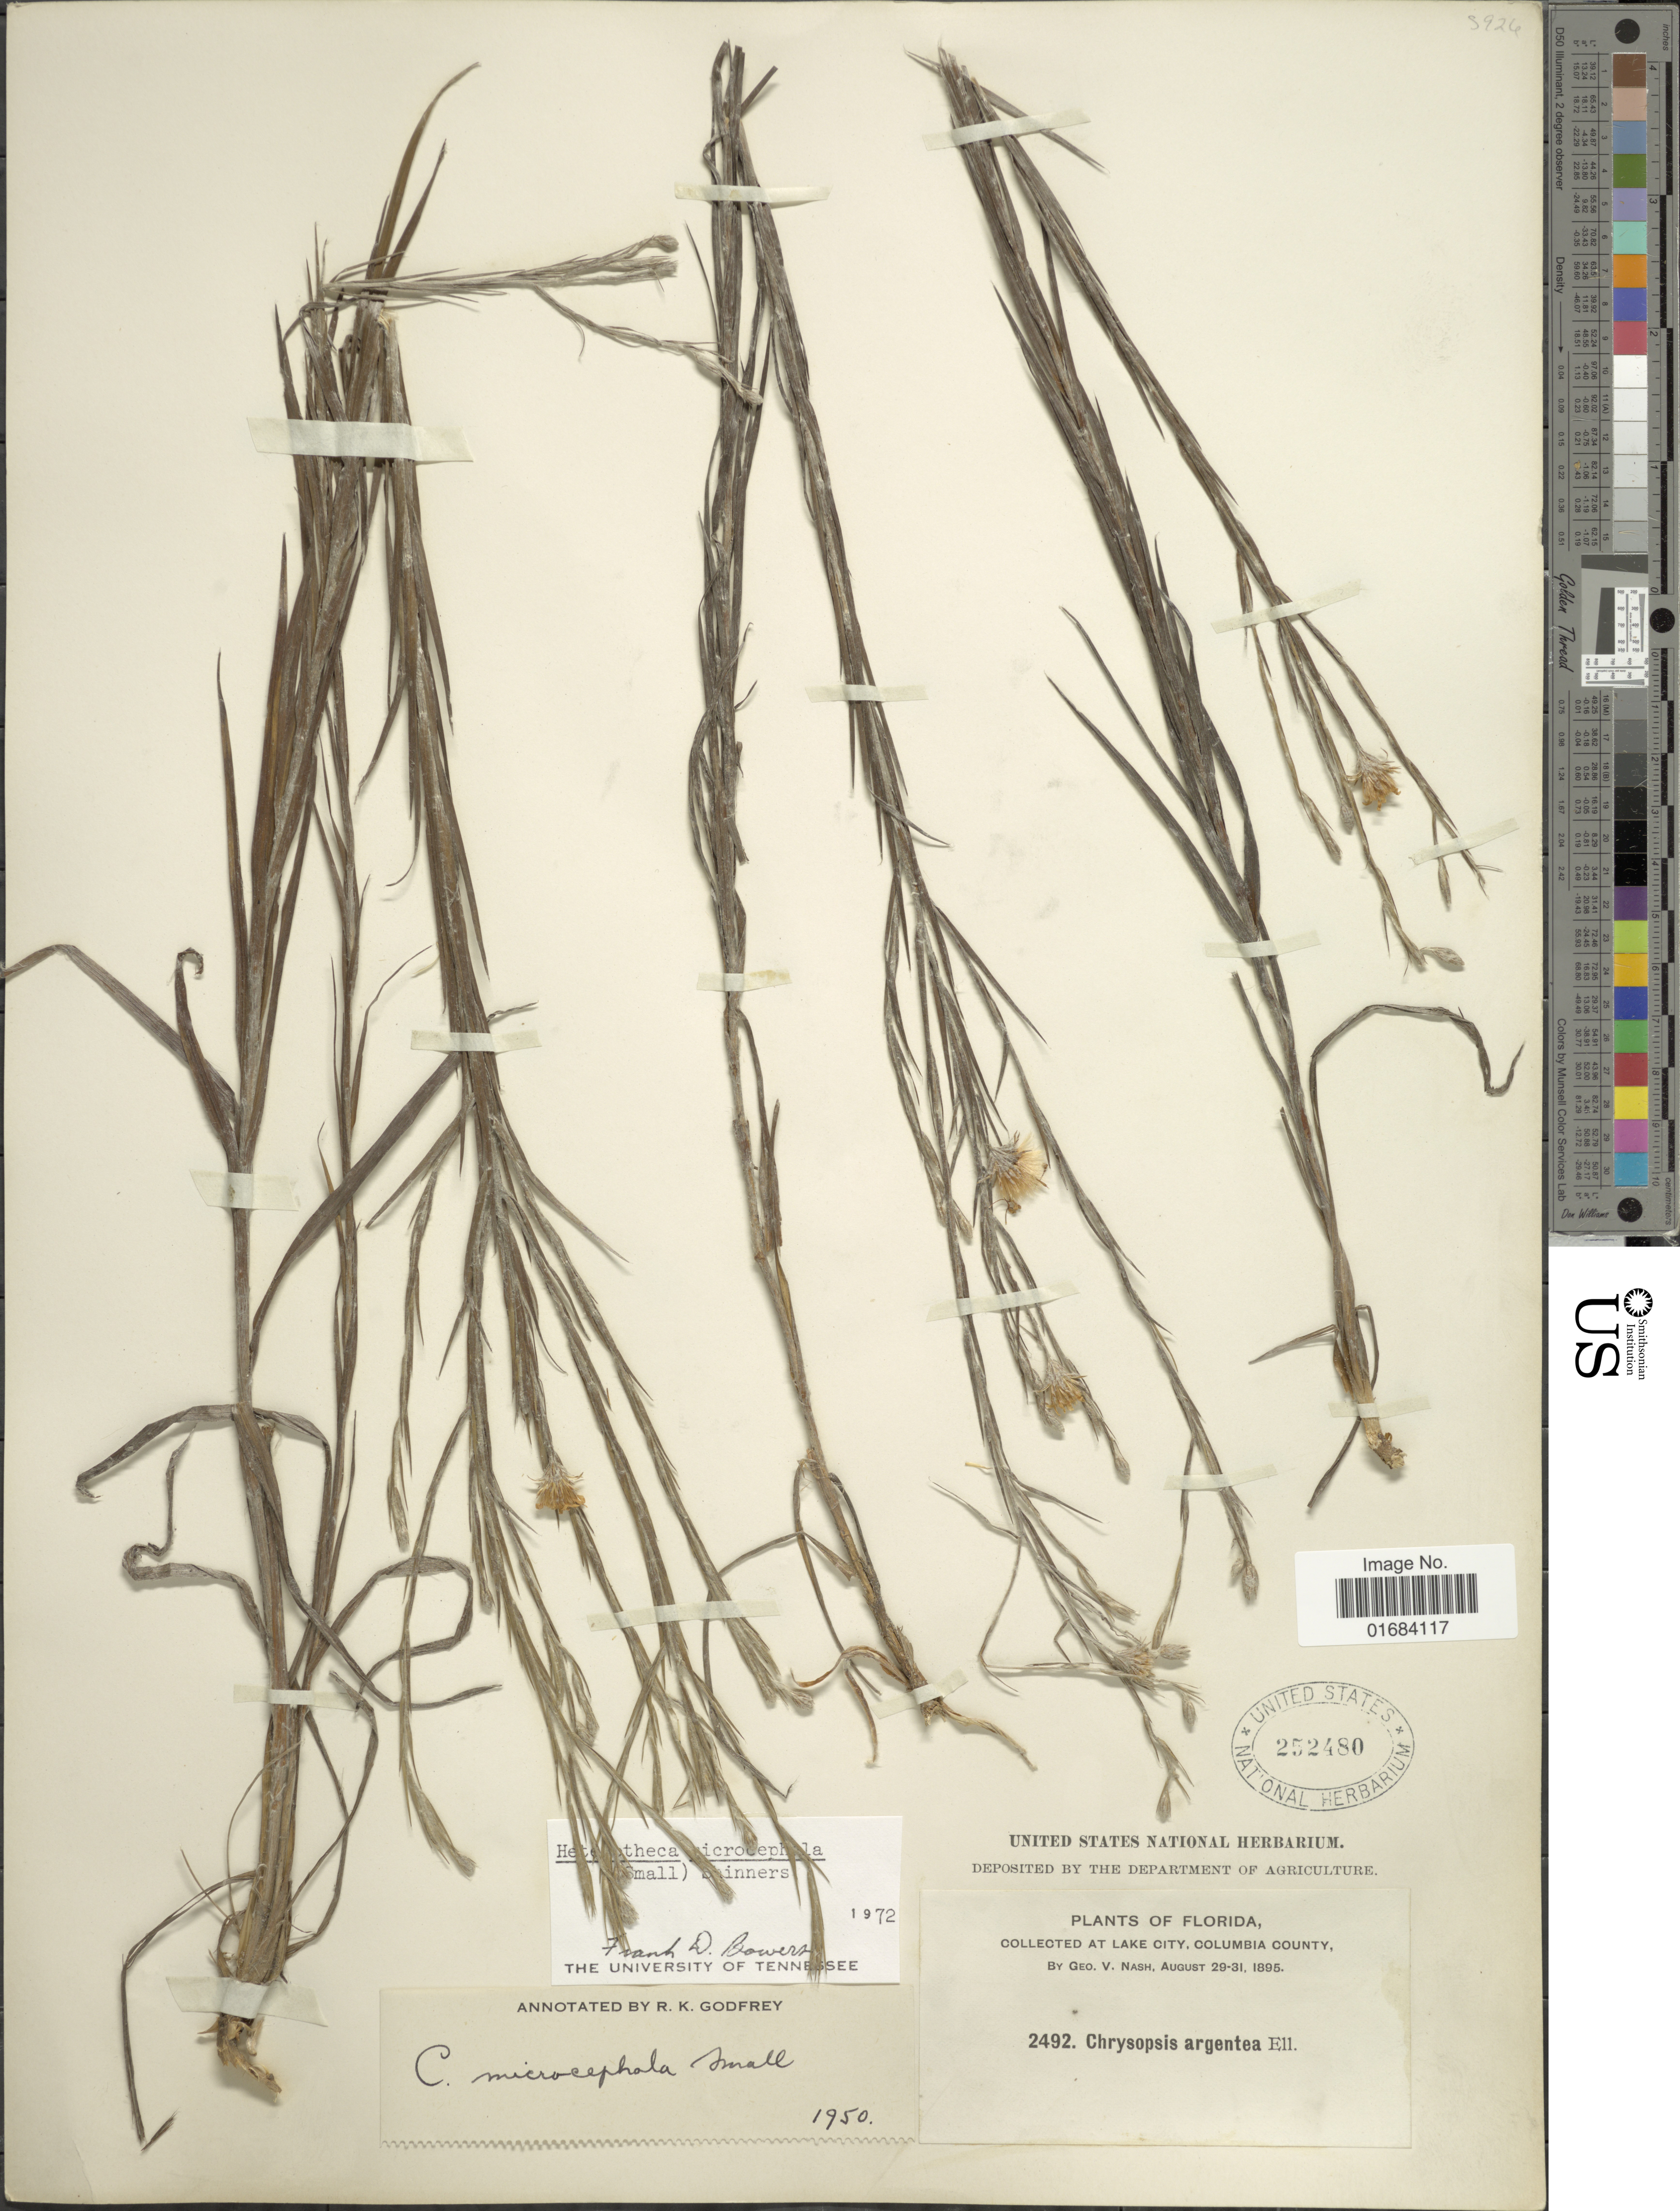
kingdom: Plantae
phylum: Tracheophyta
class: Magnoliopsida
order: Asterales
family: Asteraceae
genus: Pityopsis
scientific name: Pityopsis microcephala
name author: Small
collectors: G. V. Nash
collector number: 2492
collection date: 1895-08-29/1895-08-31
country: United States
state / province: Florida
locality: At Lake City, Columbia County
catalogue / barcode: US 252480